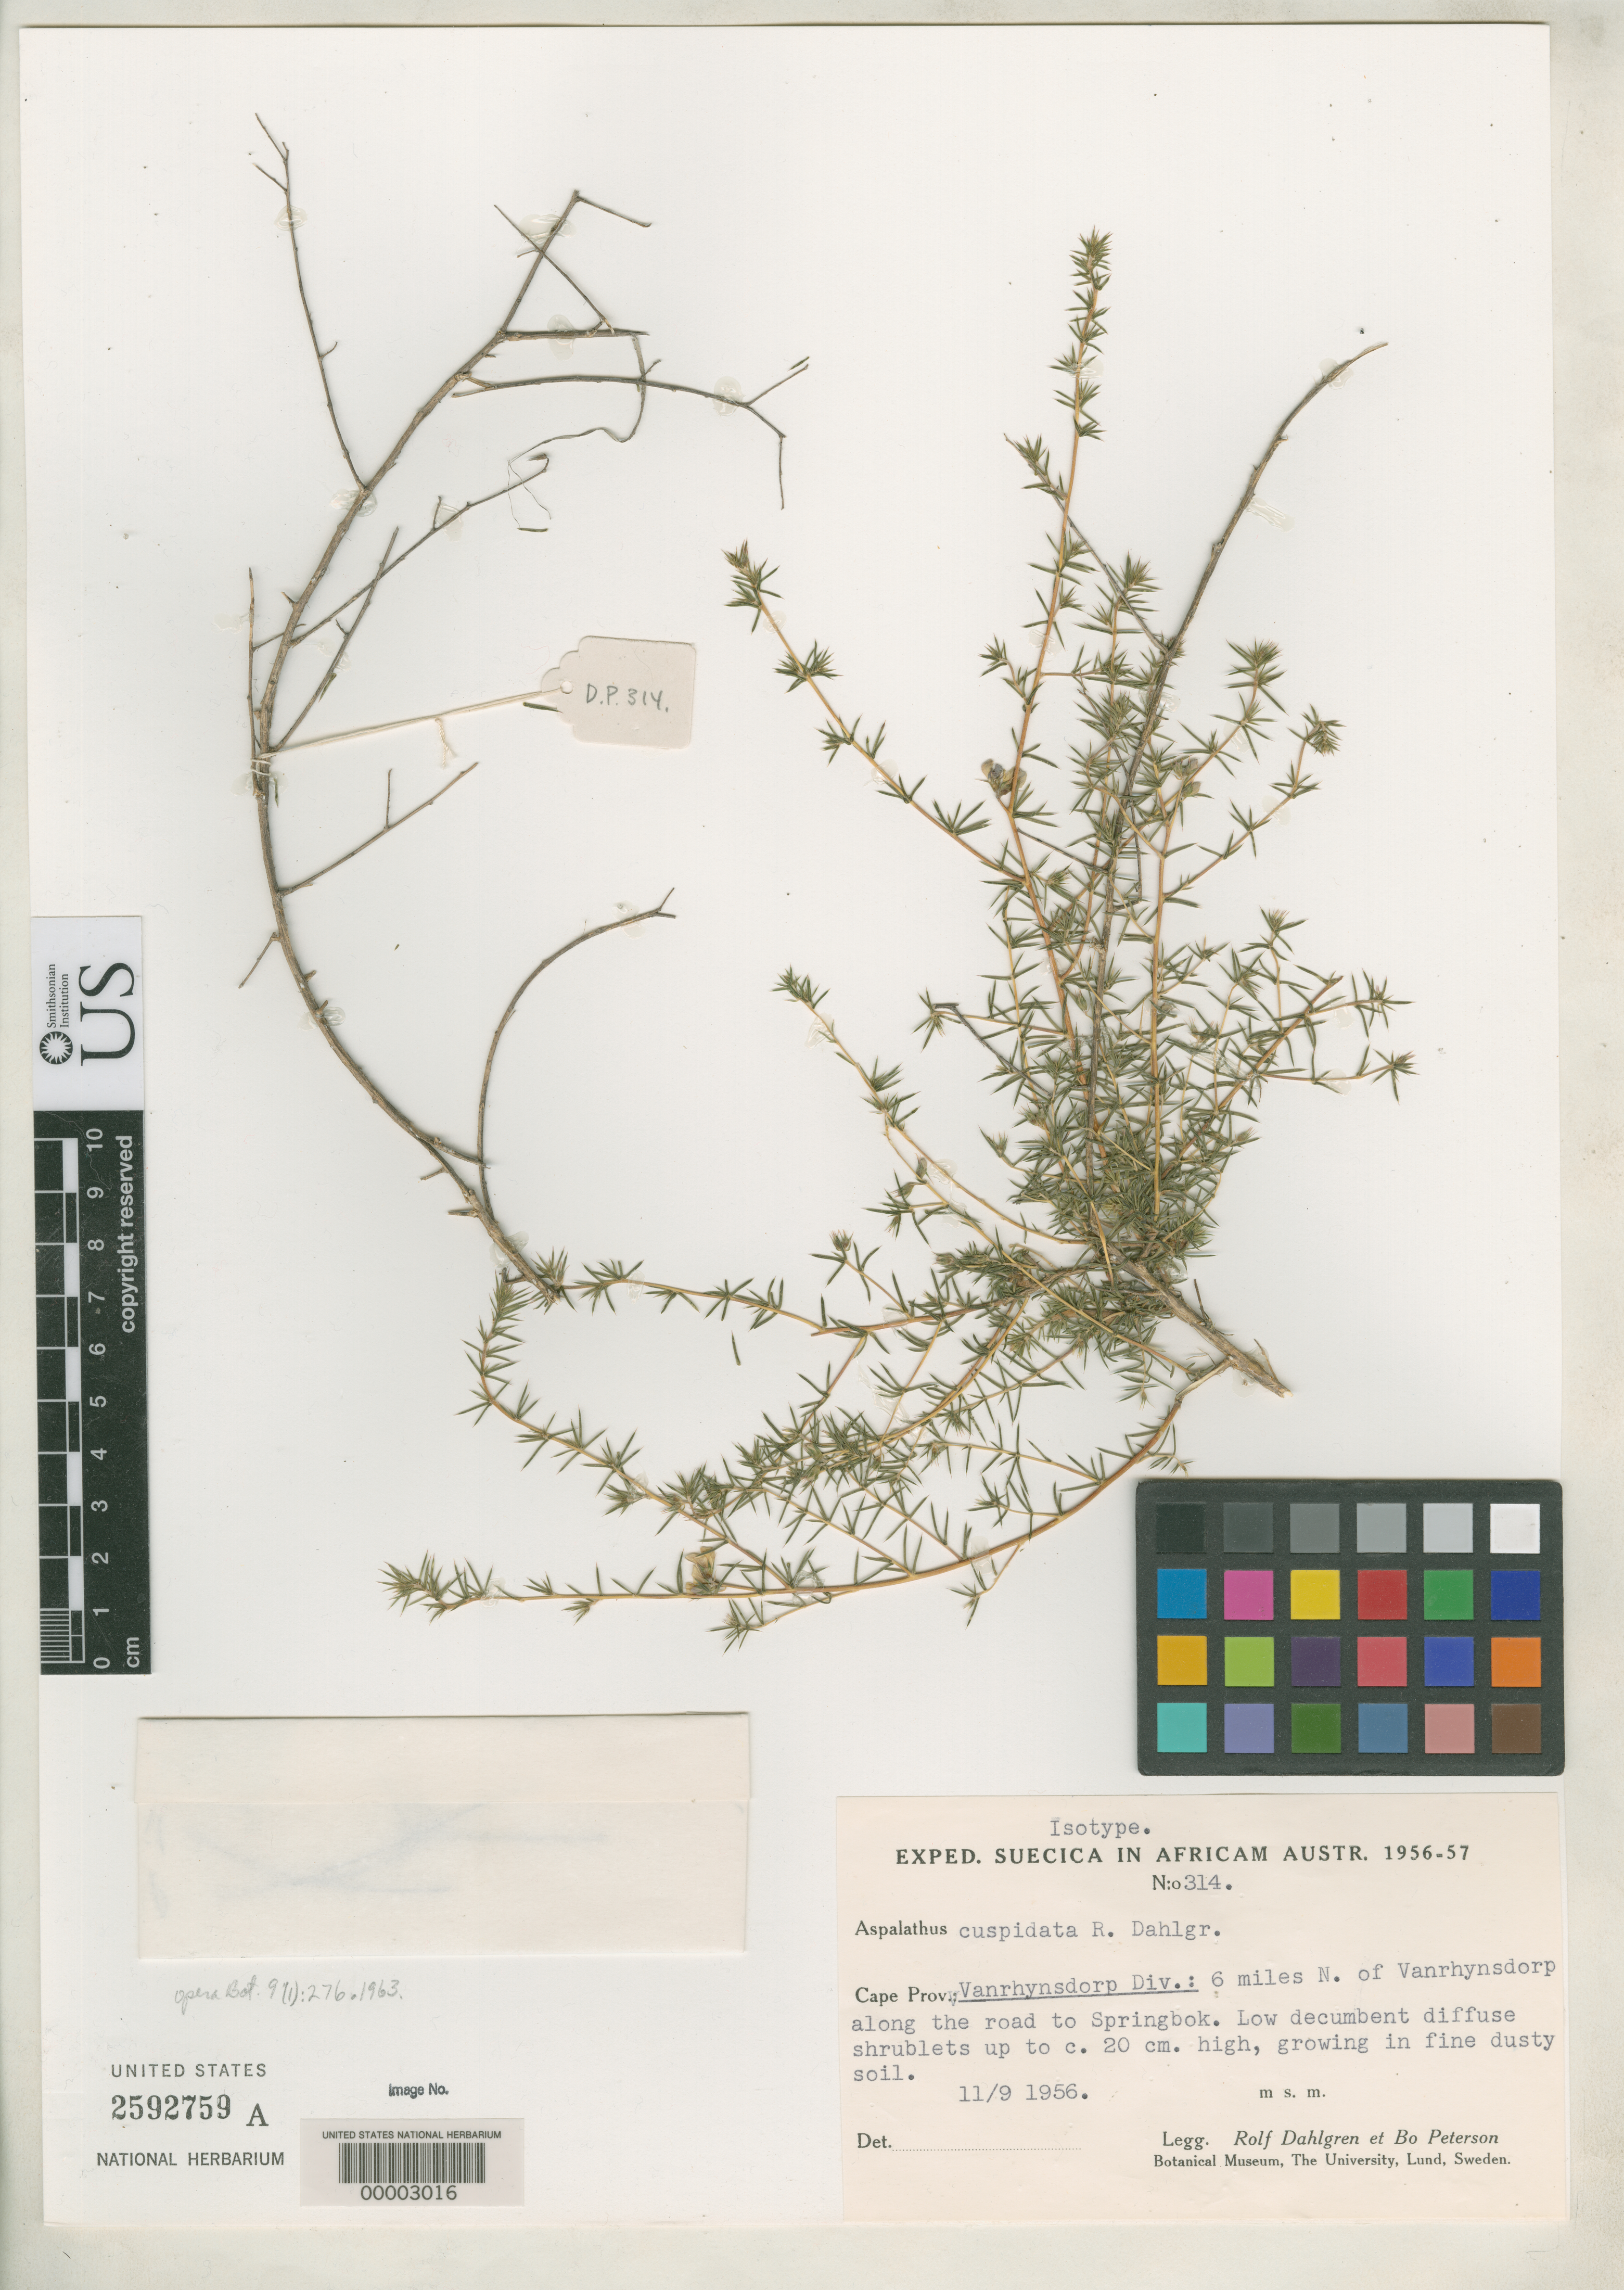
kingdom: Plantae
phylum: Tracheophyta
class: Magnoliopsida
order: Fabales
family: Fabaceae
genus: Aspalathus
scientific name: Aspalathus cuspidata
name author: R. Dahlgren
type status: Isotype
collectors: R. Dahlgren & B. H. Peterson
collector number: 314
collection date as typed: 11 Sep 1956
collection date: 1956-09-11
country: South Africa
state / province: Western Cape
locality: Vanrhynsdorp.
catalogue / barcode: US 2592759A